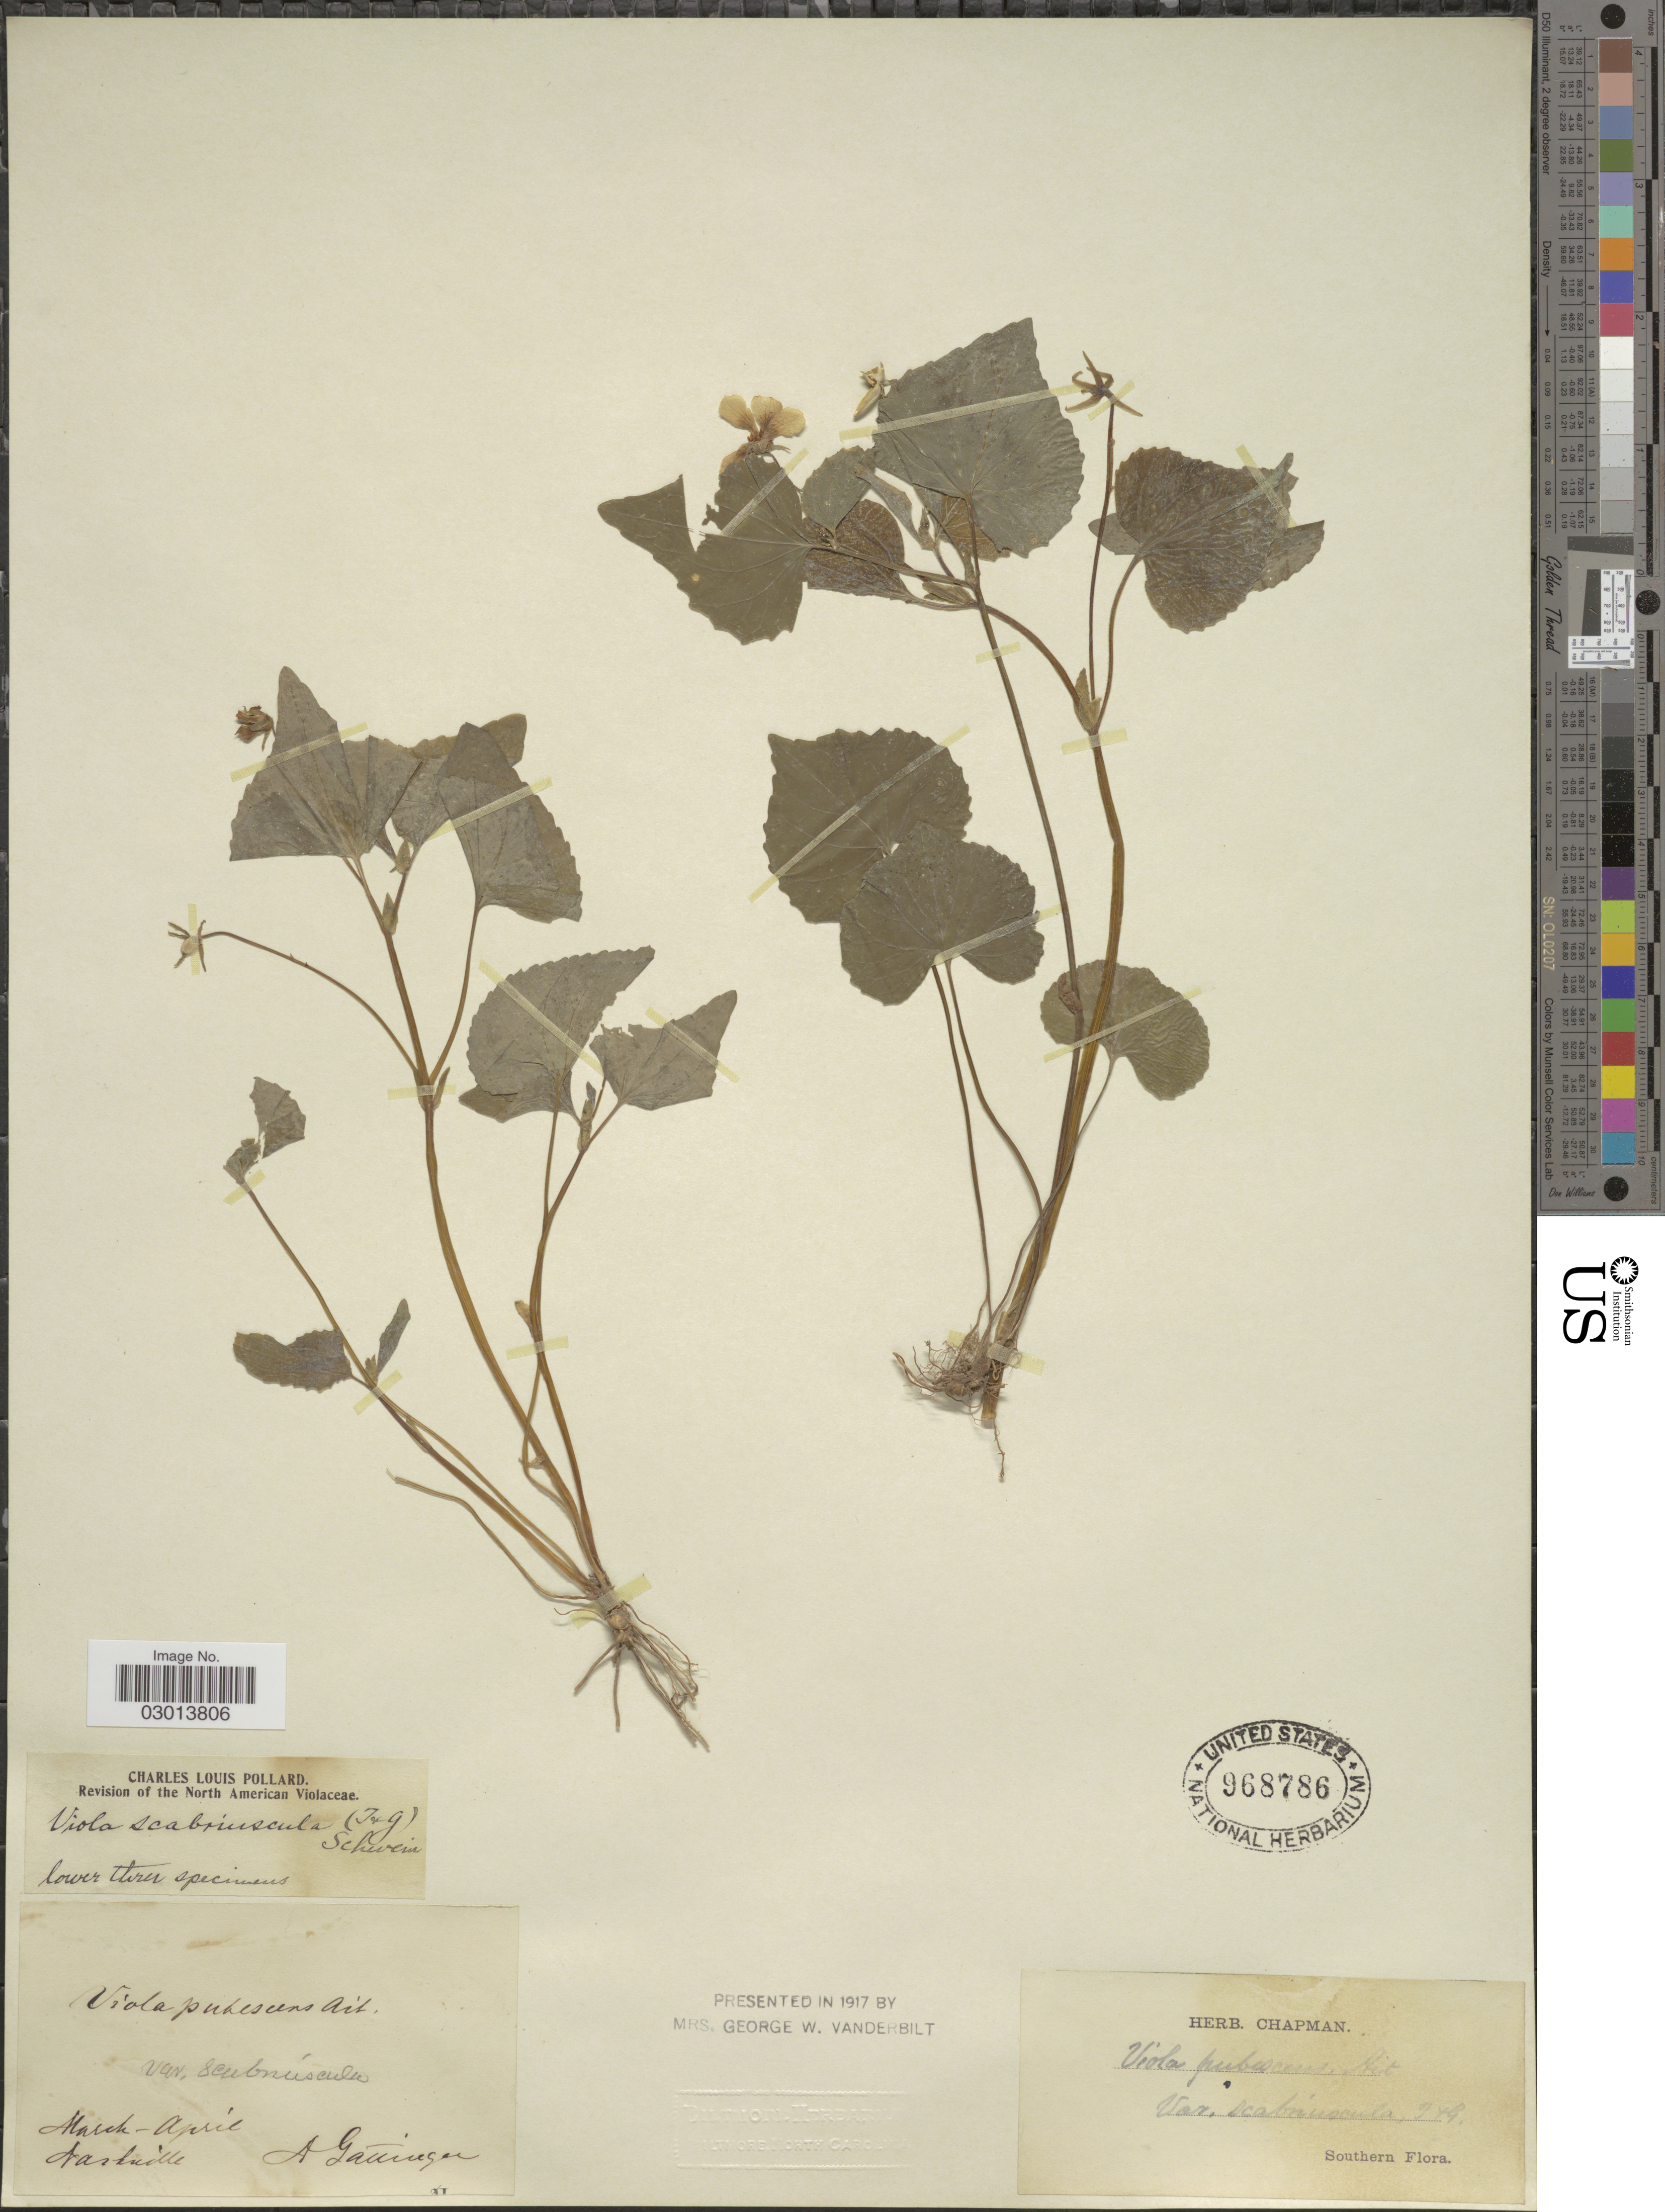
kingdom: Plantae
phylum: Tracheophyta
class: Magnoliopsida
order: Malpighiales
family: Violaceae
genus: Viola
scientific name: Viola pubescens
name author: Aiton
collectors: A. Gattinger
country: United States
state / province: Tennessee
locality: Nashville, Southern.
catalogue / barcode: US 968786